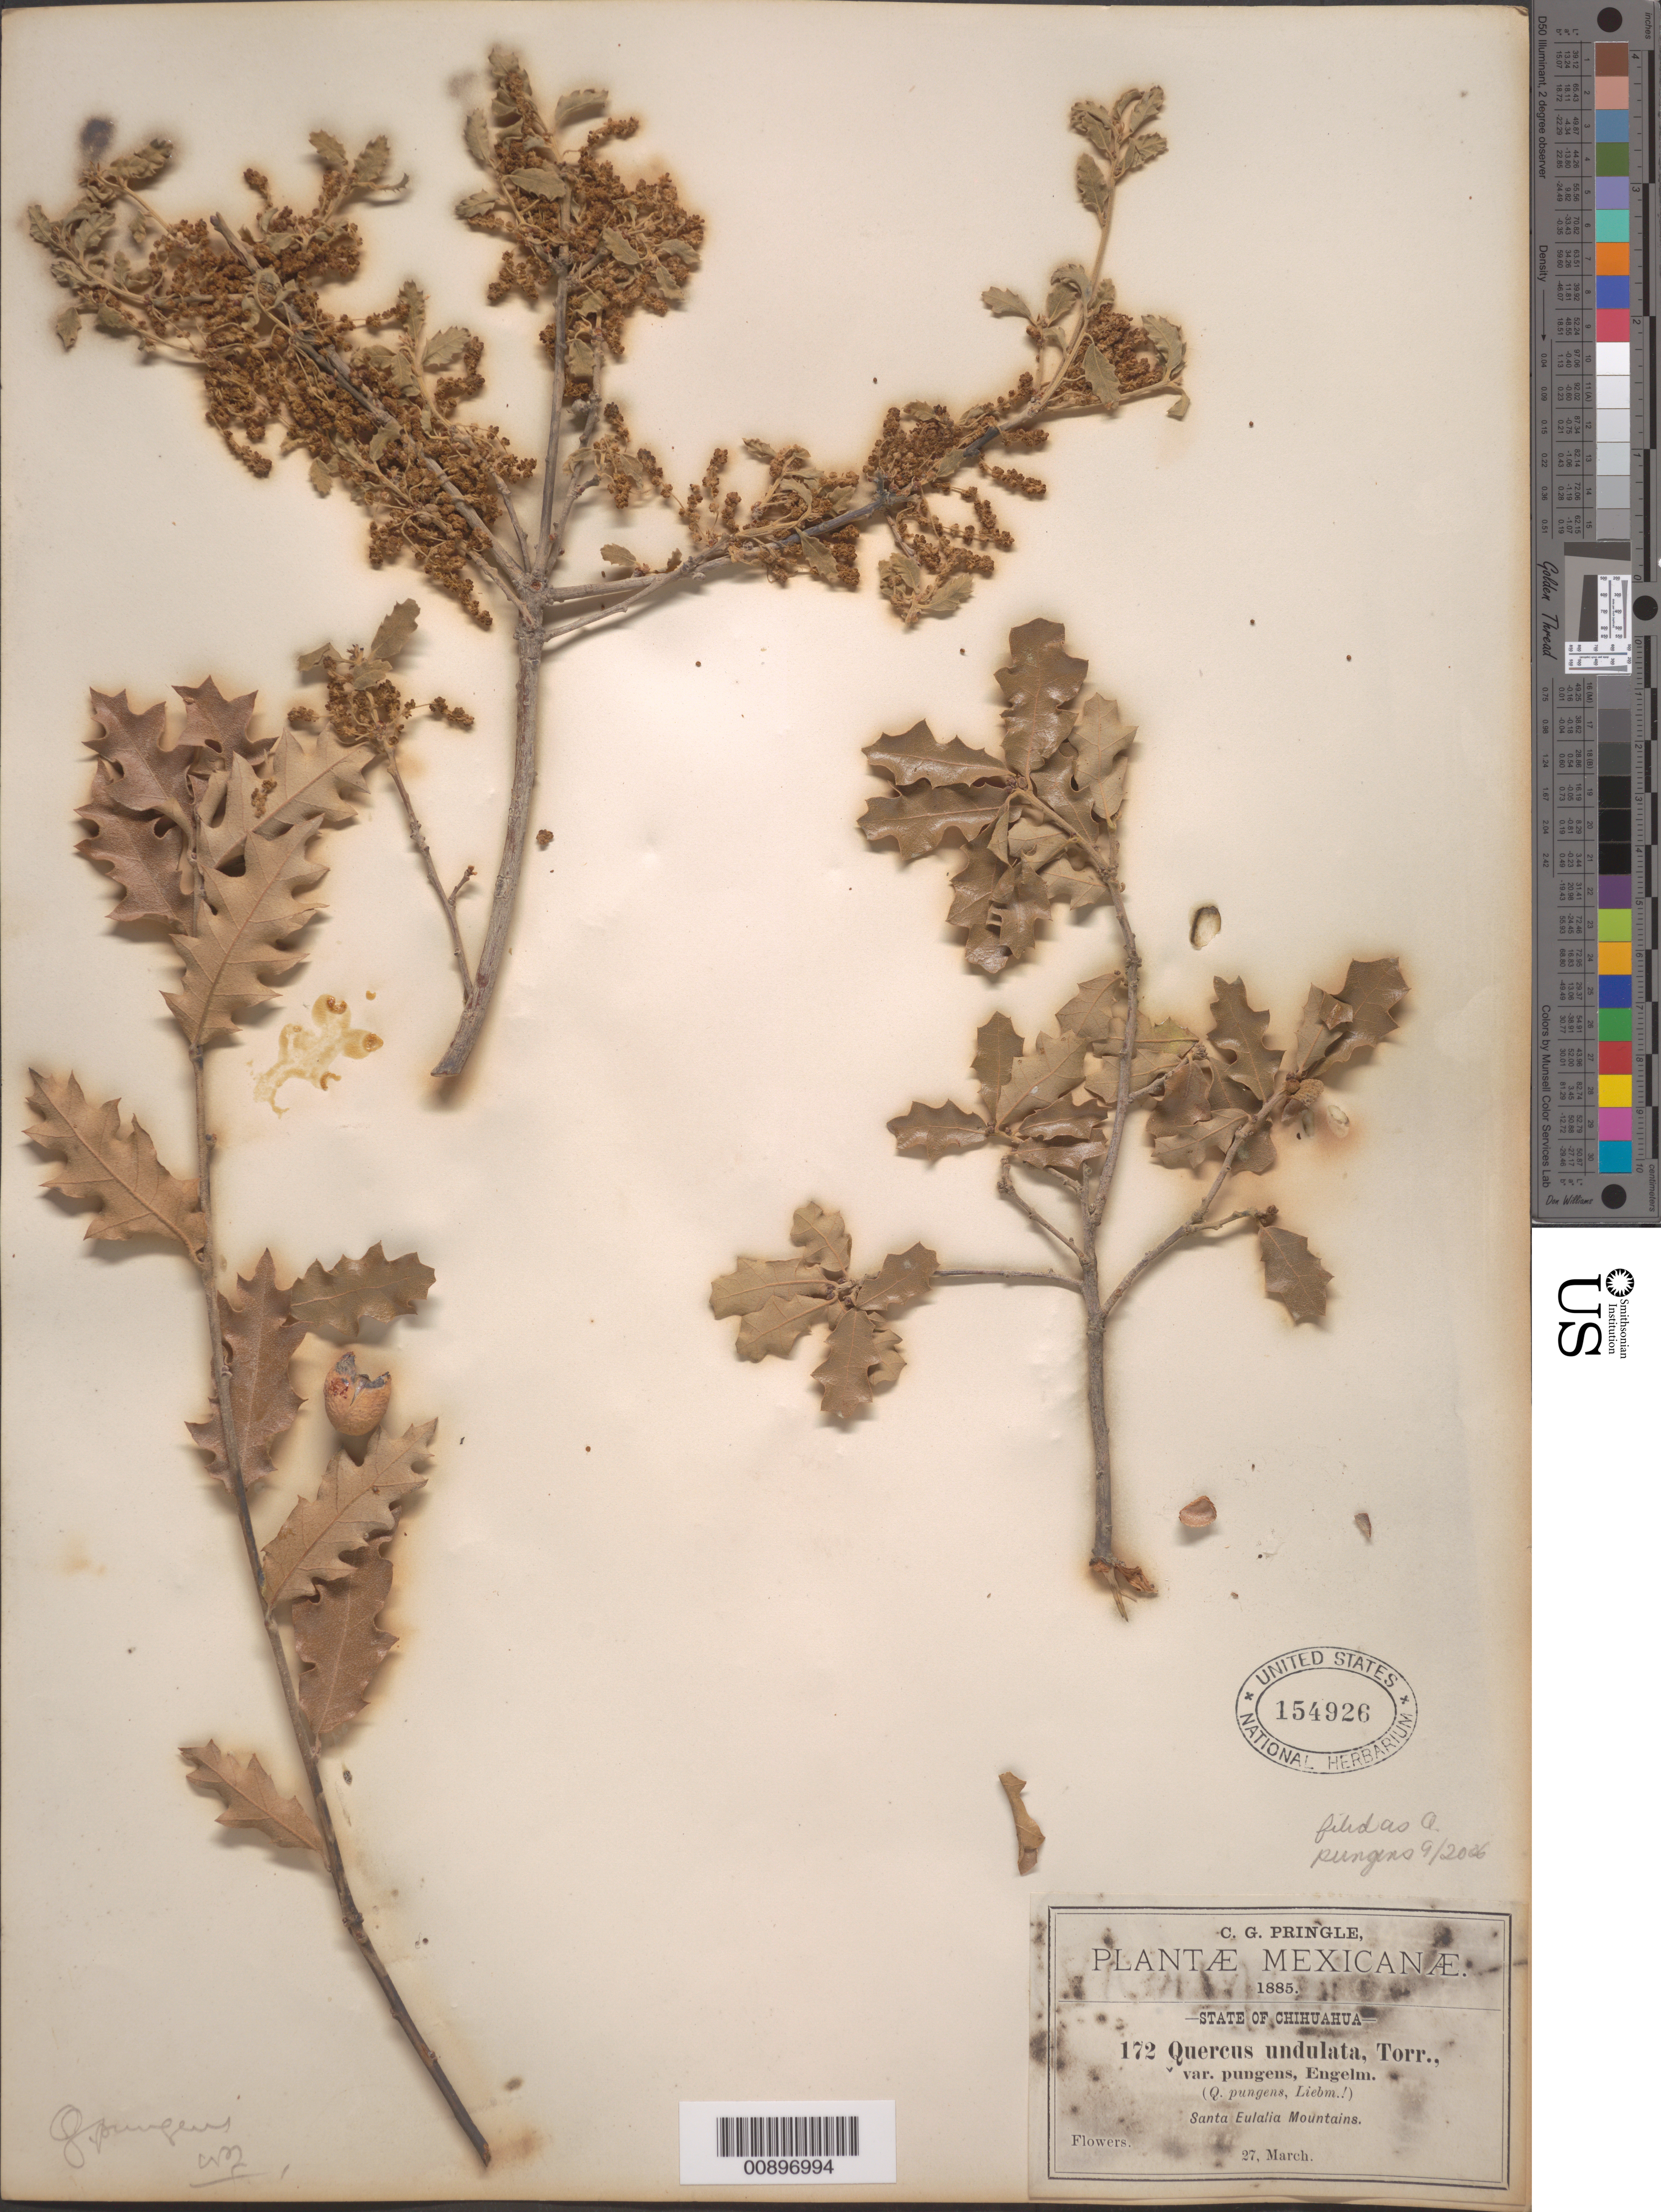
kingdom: Plantae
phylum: Tracheophyta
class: Magnoliopsida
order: Fagales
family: Fagaceae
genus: Quercus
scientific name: Quercus pungens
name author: Liebm.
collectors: C. G. Pringle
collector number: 172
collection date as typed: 27 Mar 1885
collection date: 1885-03-27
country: Mexico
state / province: Chihuahua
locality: Santa Eulalia Mountains.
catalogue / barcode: US 154926